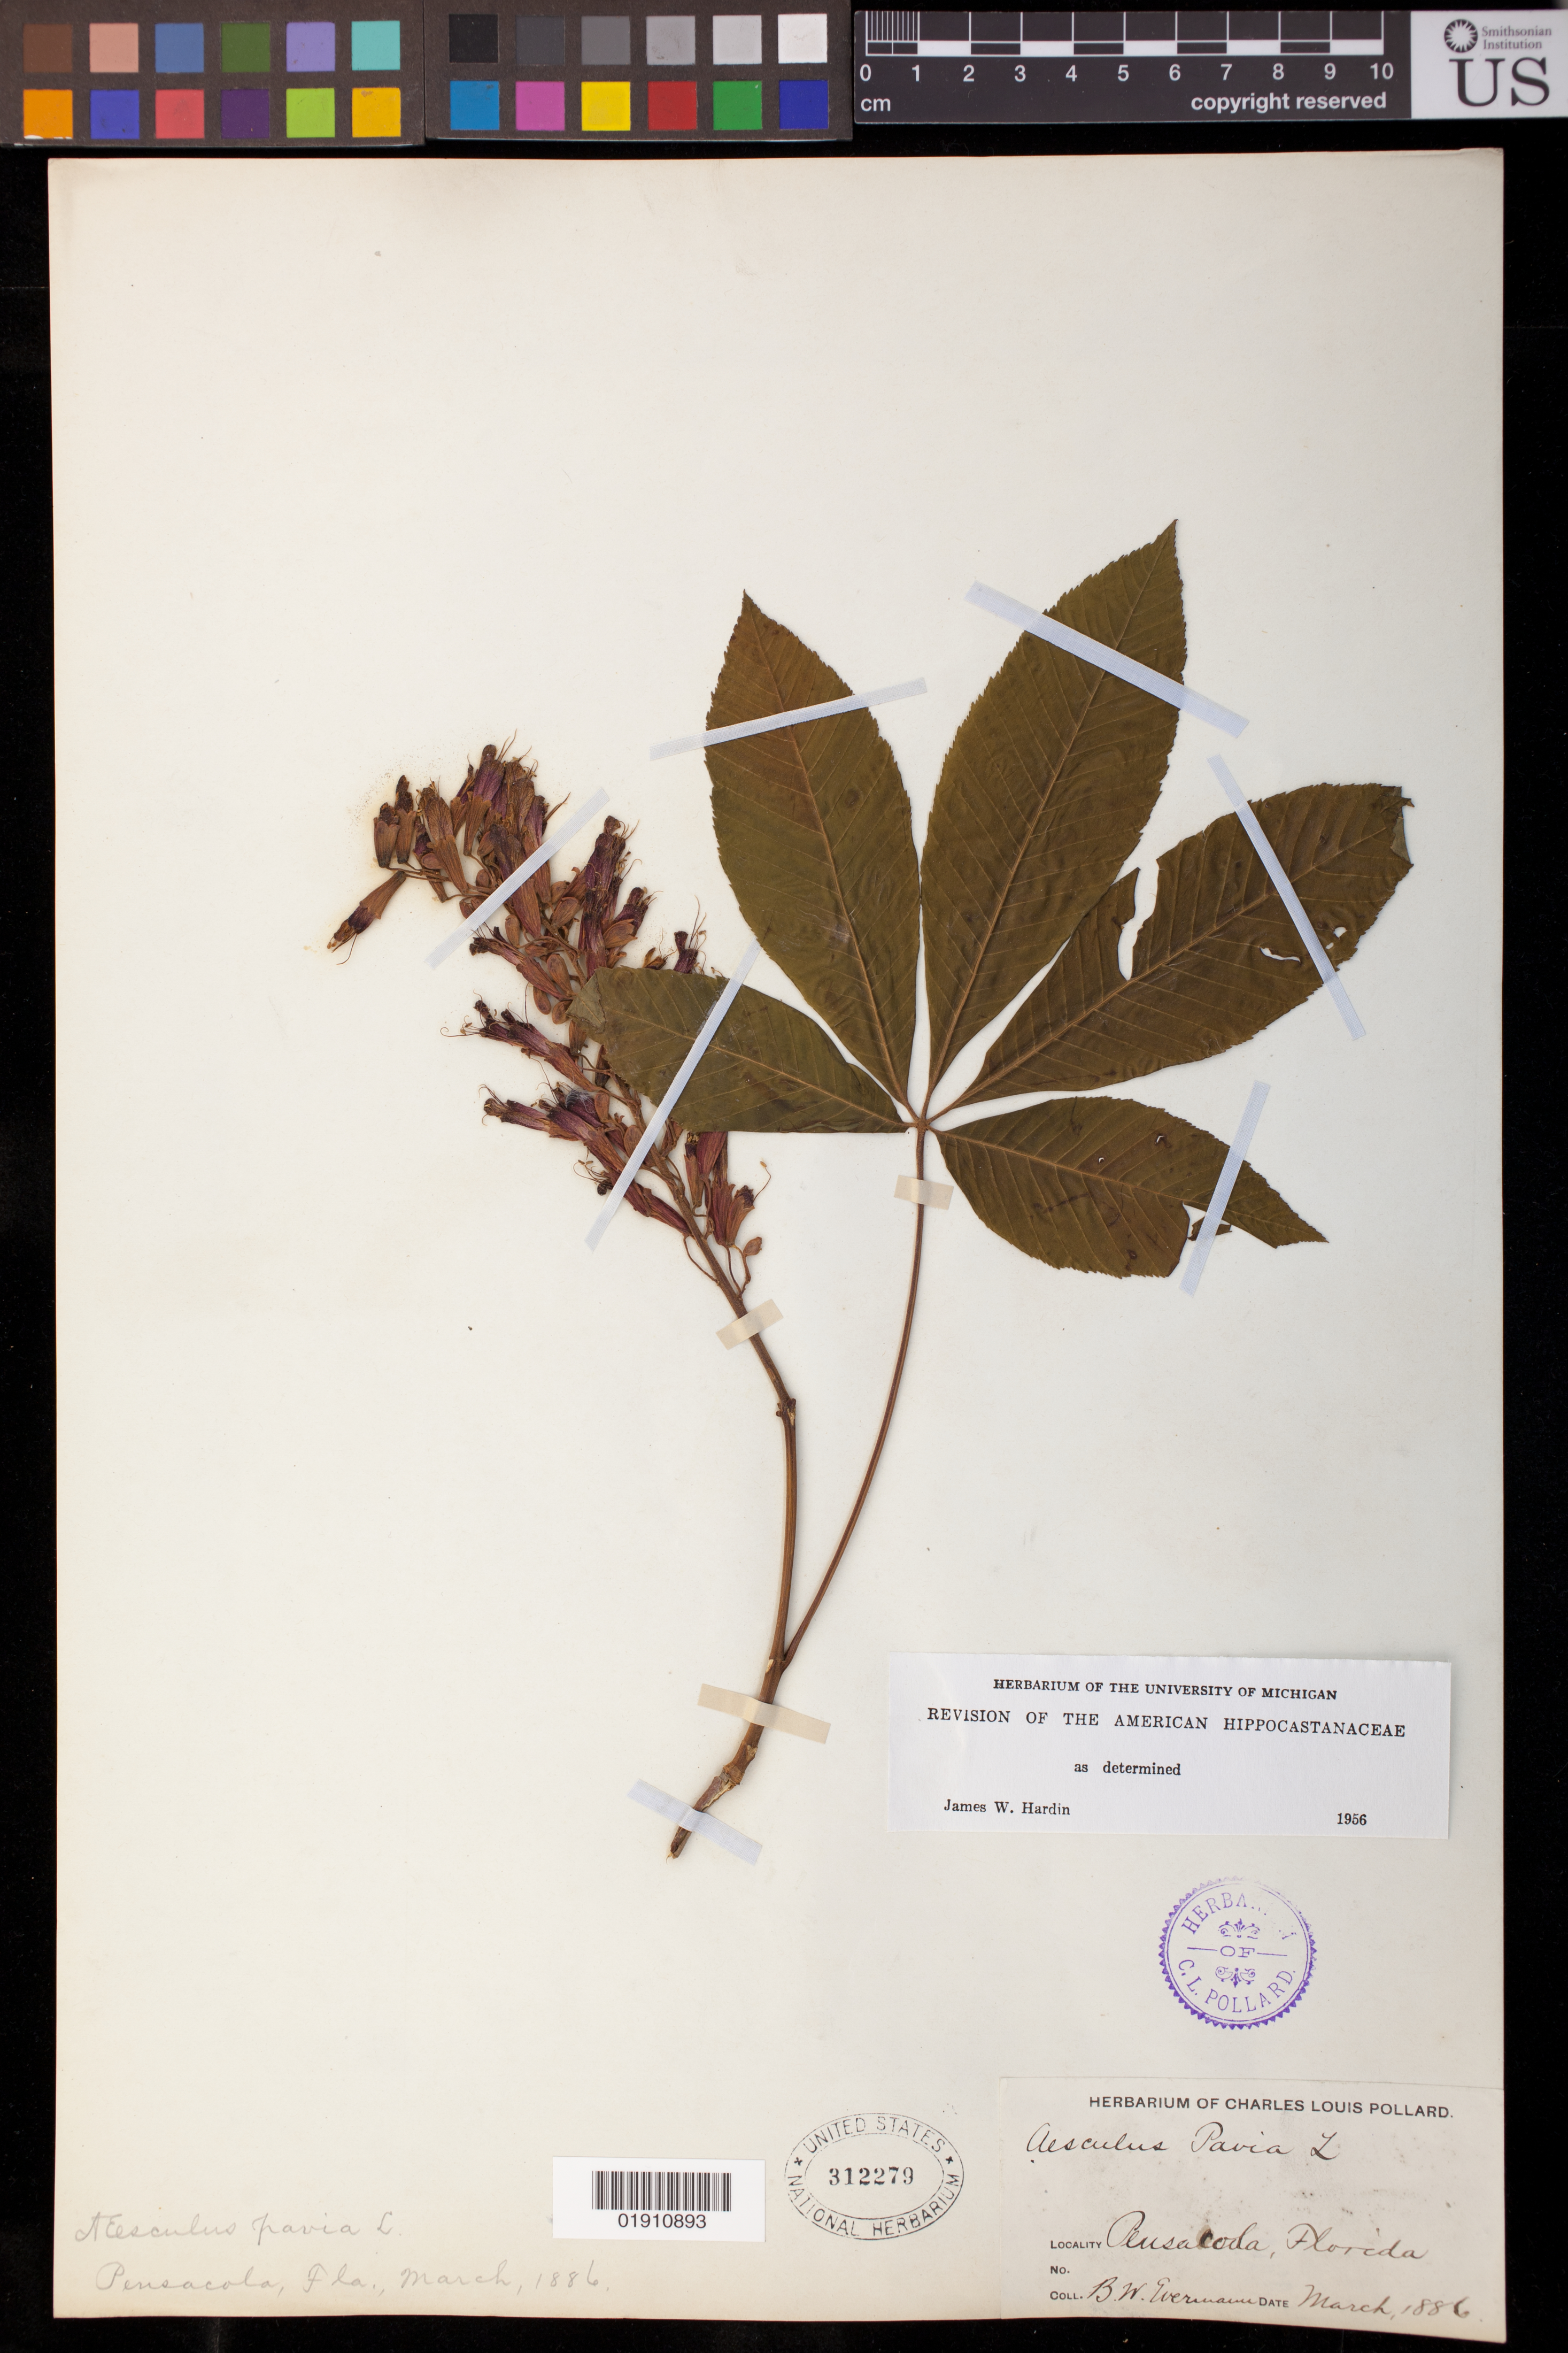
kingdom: Plantae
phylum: Tracheophyta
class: Magnoliopsida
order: Sapindales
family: Sapindaceae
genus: Aesculus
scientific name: Aesculus pavia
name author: L.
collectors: B. W. Evermann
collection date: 1886-03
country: United States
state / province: Florida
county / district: Escambia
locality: Pensacola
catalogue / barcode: US 312279